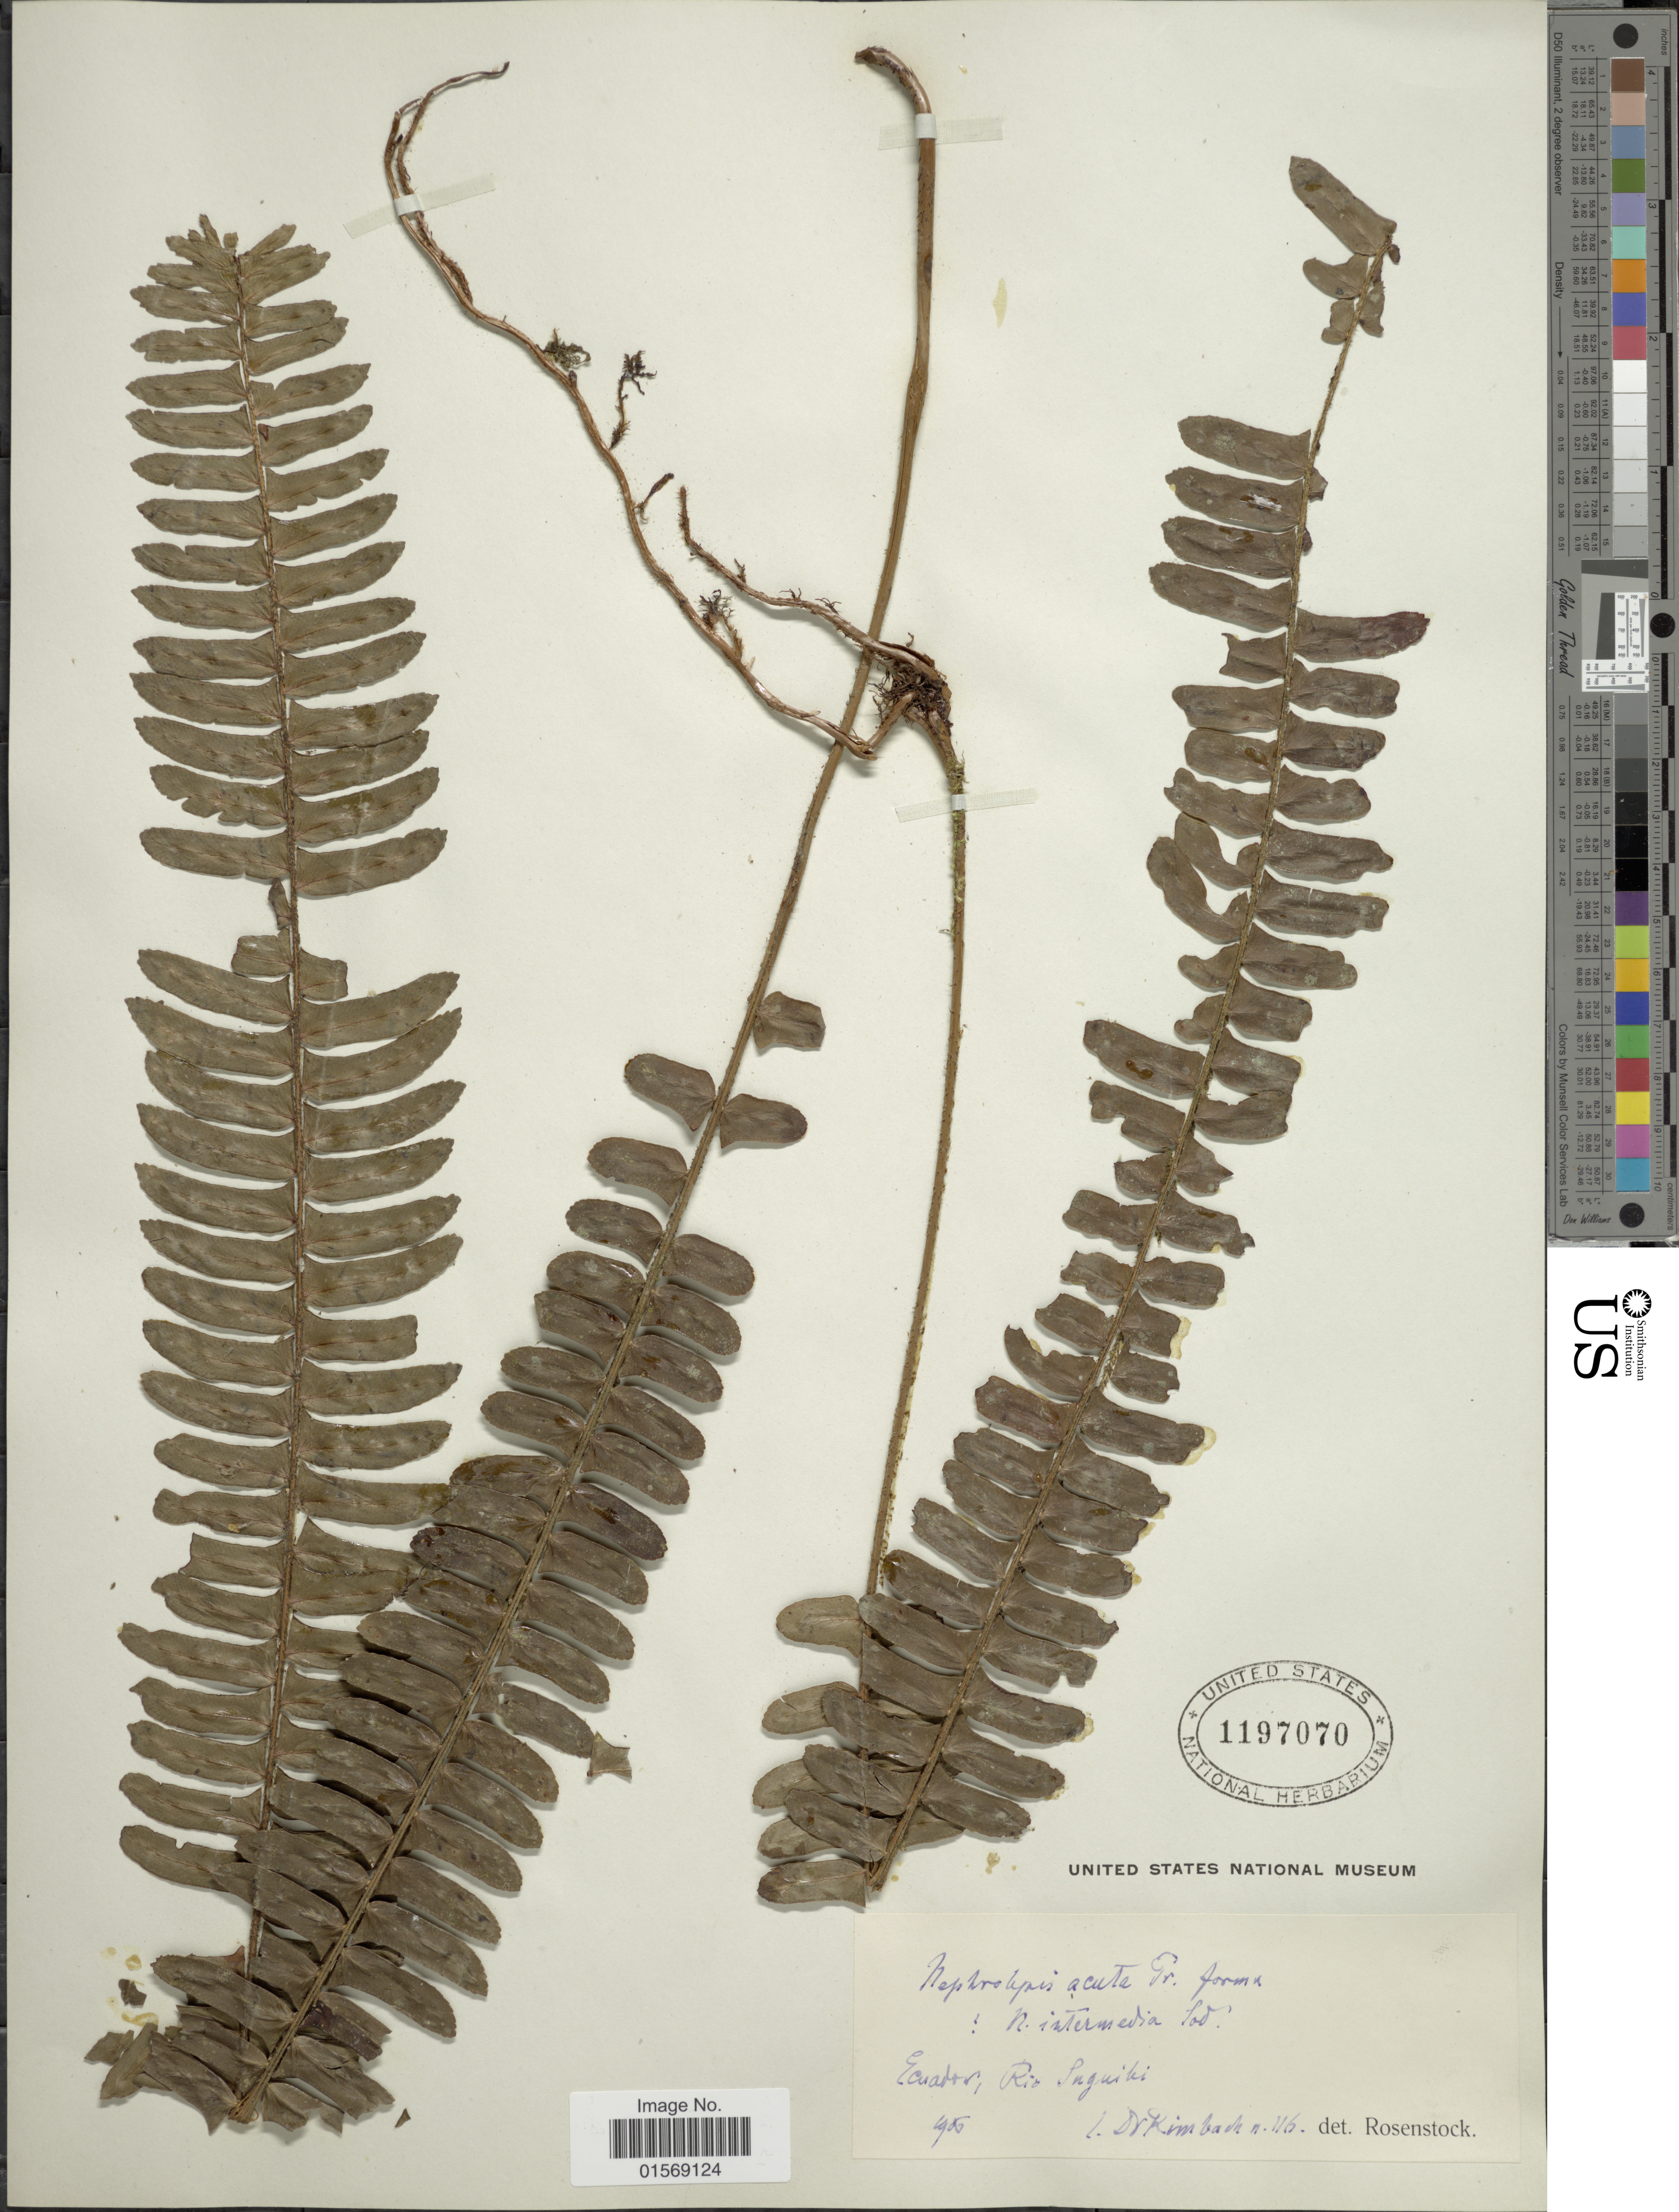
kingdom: Plantae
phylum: Tracheophyta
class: Polypodiopsida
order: Polypodiales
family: Nephrolepidaceae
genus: Nephrolepis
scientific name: Nephrolepis intermedia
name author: Sodiro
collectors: L. Rimbach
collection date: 1960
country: Ecuador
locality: Rio Suguibi.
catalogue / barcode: US 1197070